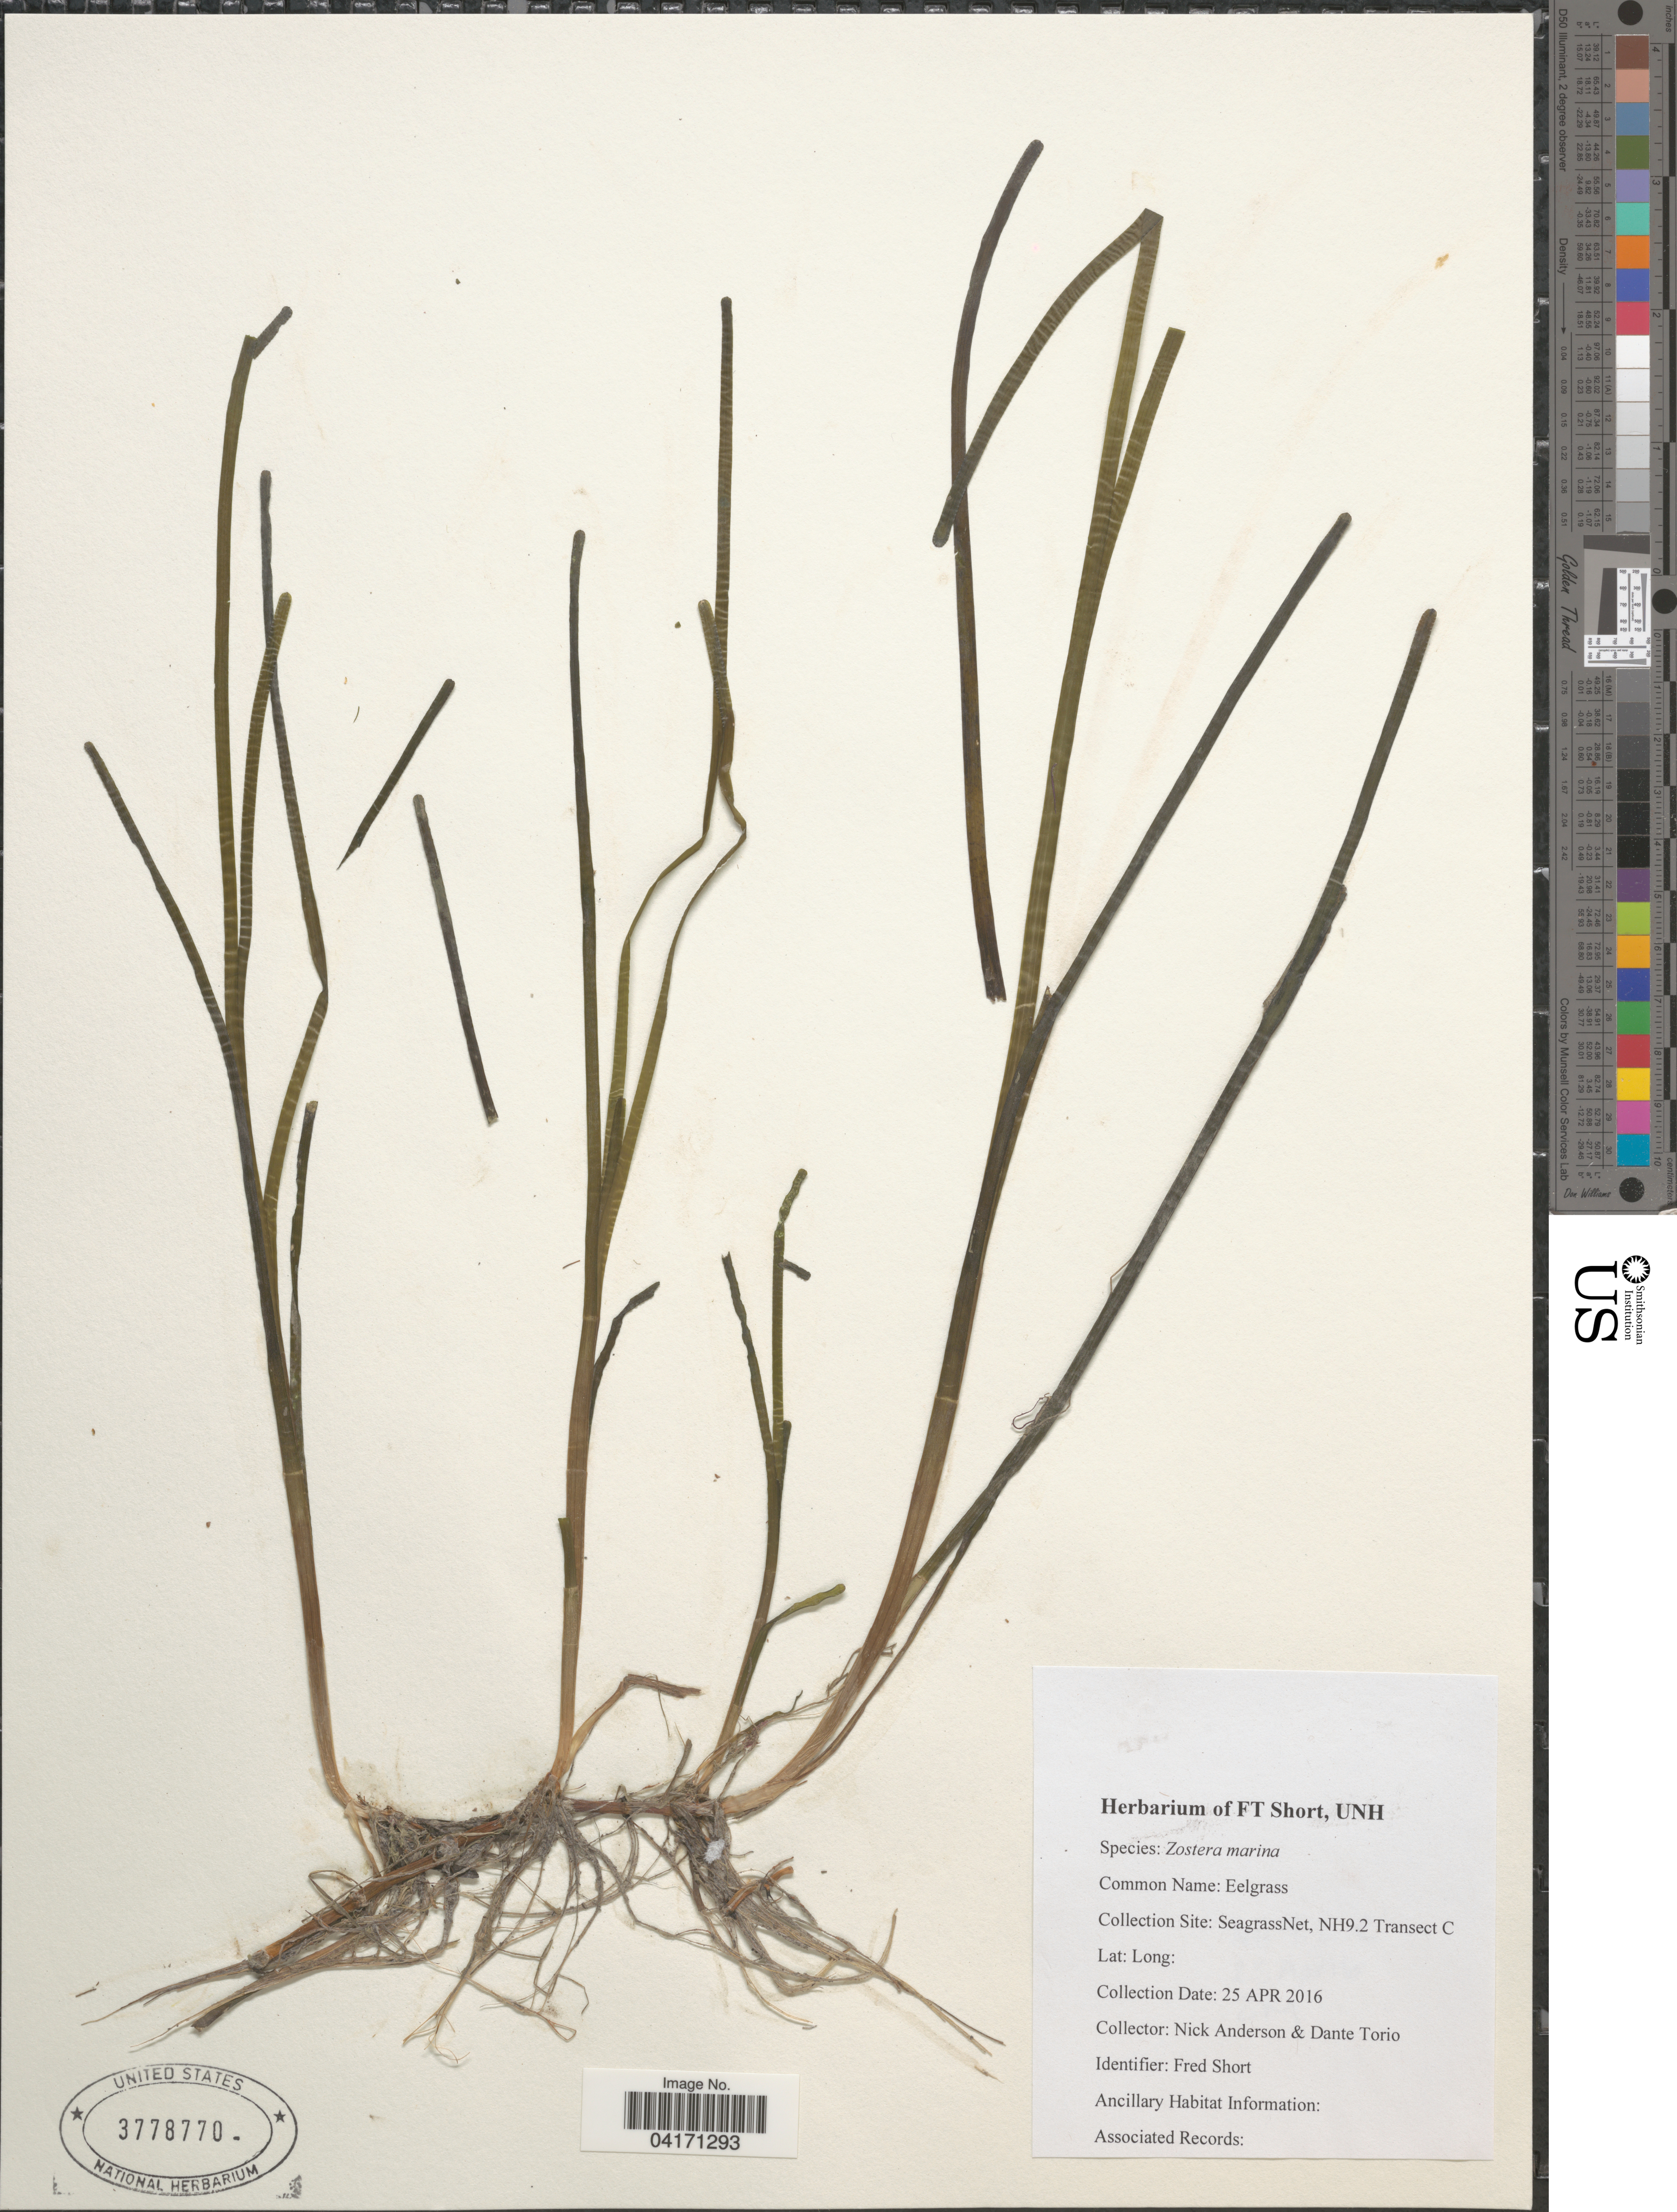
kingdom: Plantae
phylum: Tracheophyta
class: Liliopsida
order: Alismatales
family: Zosteraceae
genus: Zostera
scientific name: Zostera marina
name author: L.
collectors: N. Anderson & D. Torio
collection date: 2016-04-25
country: United States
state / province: New Hampshire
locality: SeagrassNet, NH9.2 Transect C.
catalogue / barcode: US 3778770